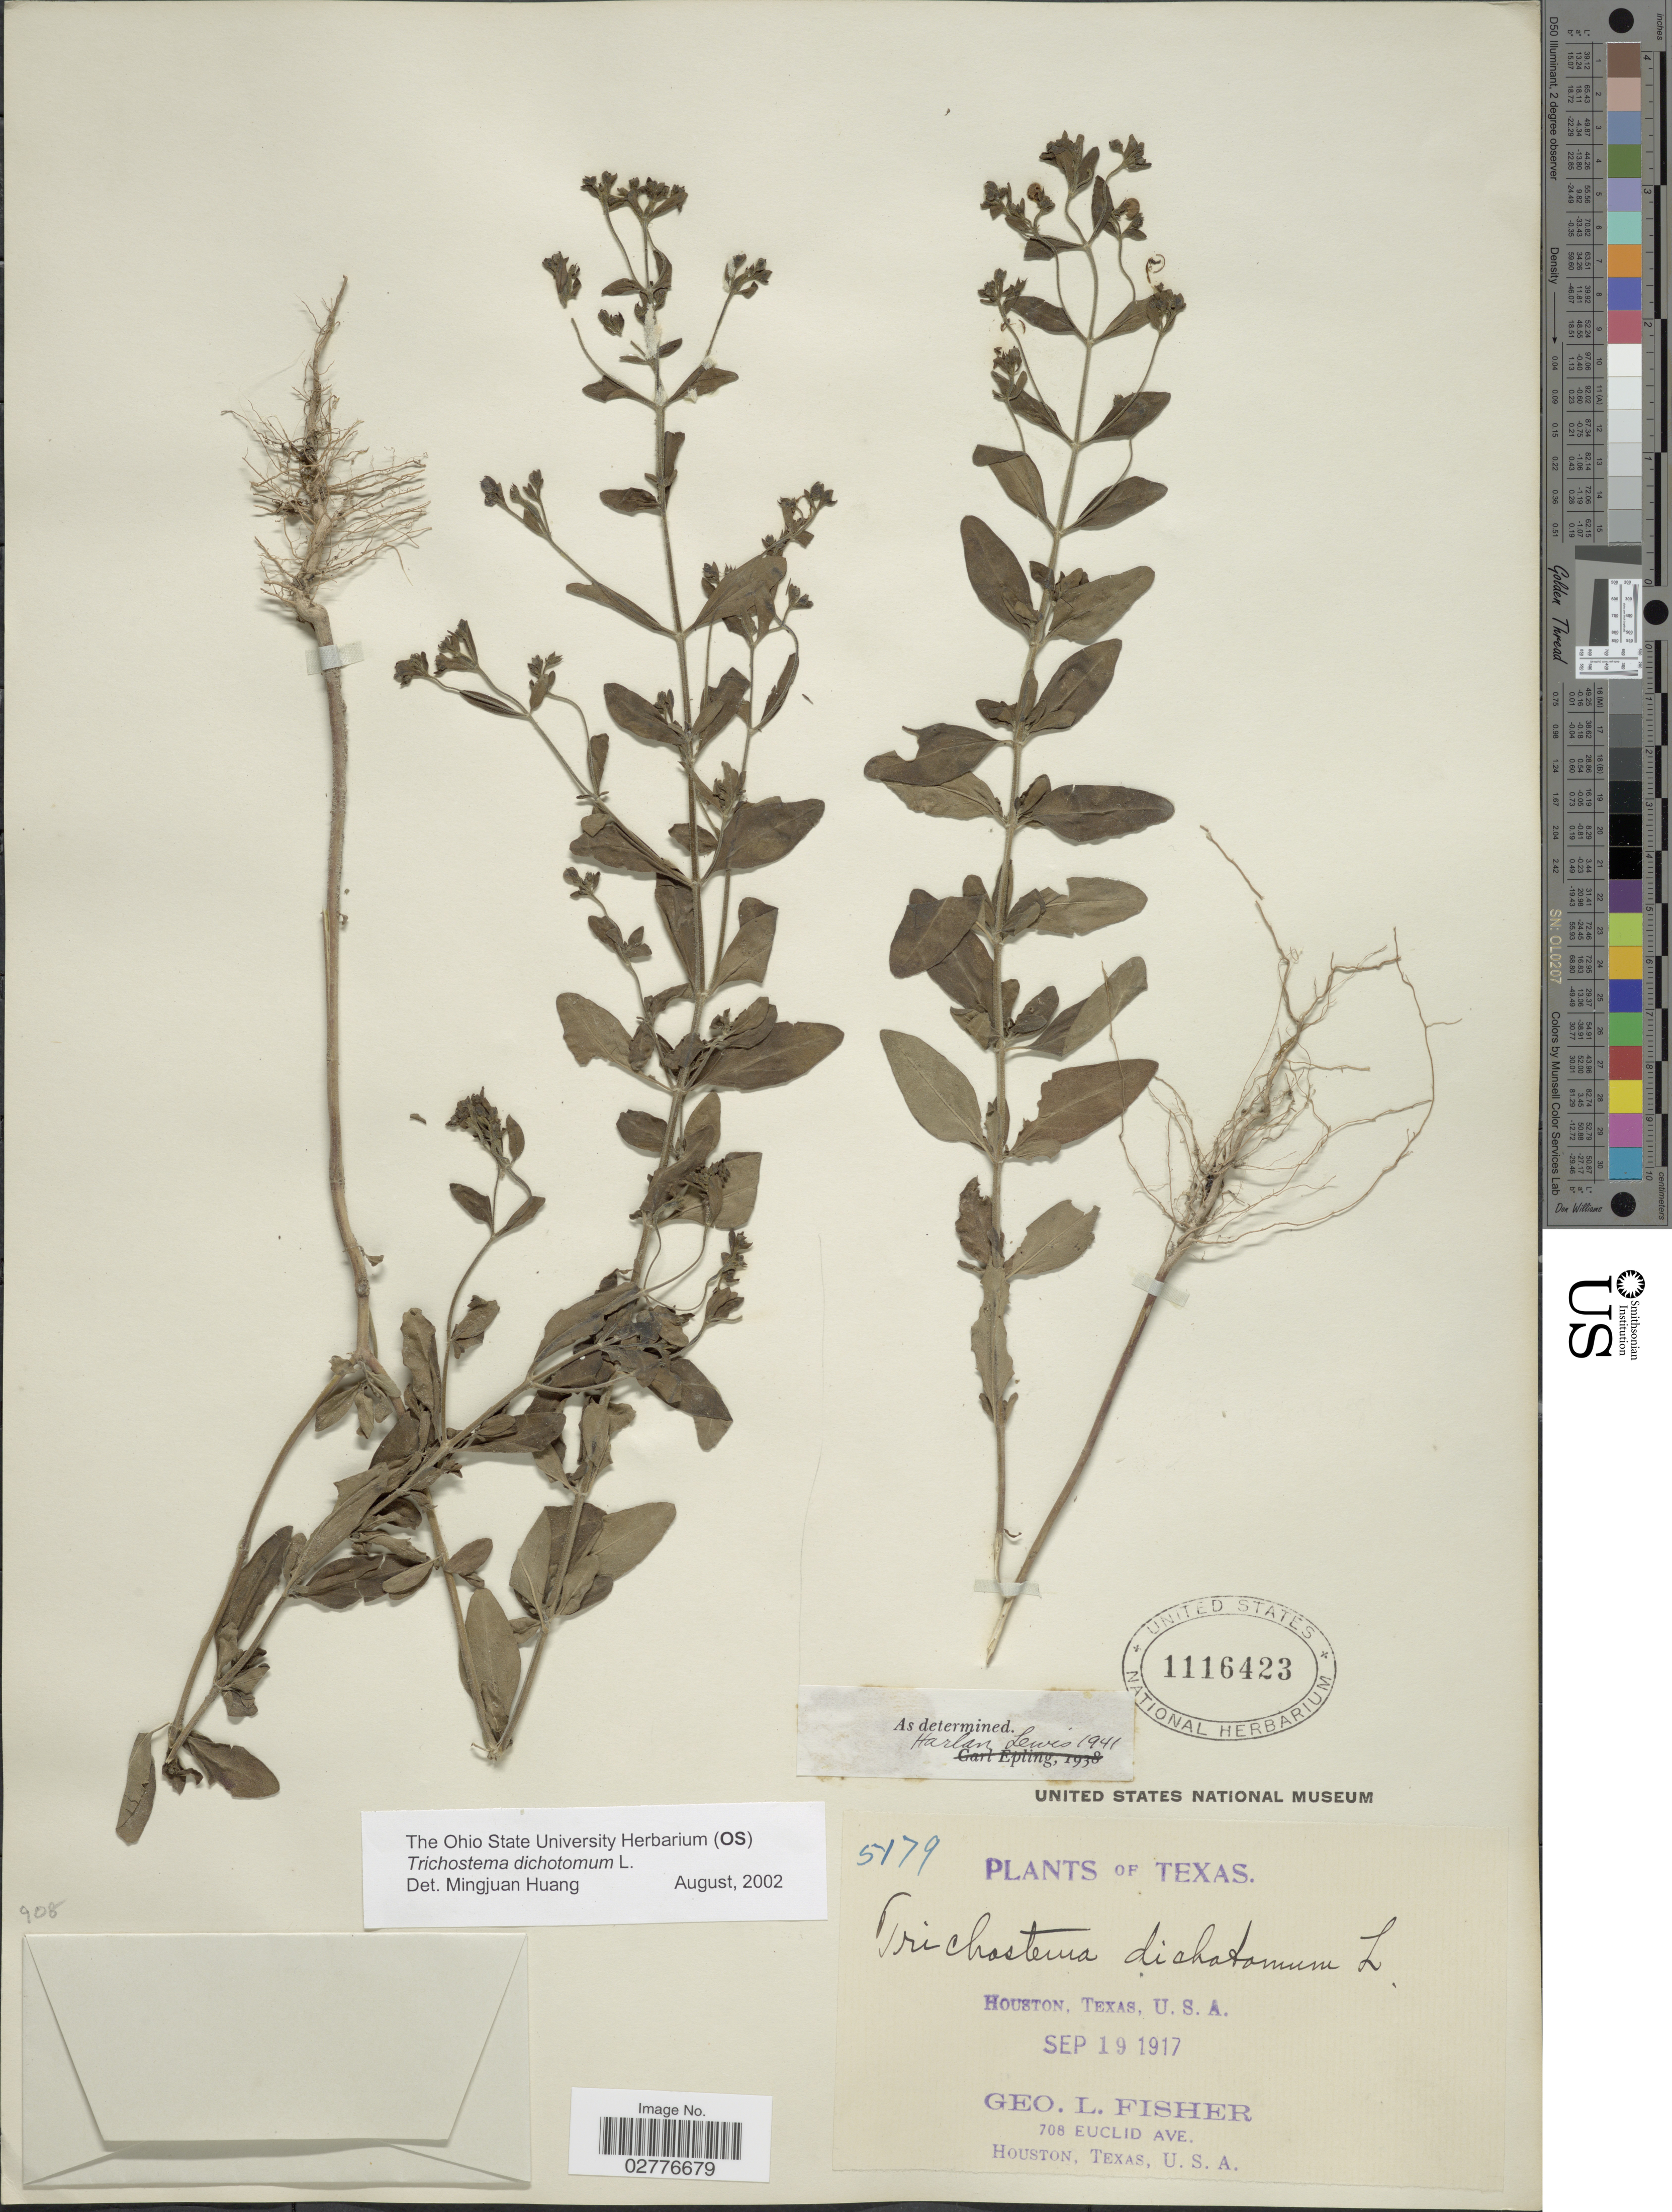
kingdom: Plantae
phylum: Tracheophyta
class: Magnoliopsida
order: Lamiales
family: Lamiaceae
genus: Trichostema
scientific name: Trichostema dichotomum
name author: L.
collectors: G. L. Fisher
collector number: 5179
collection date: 1917-09-19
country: United States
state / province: Texas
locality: Houston.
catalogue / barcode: US 1116423